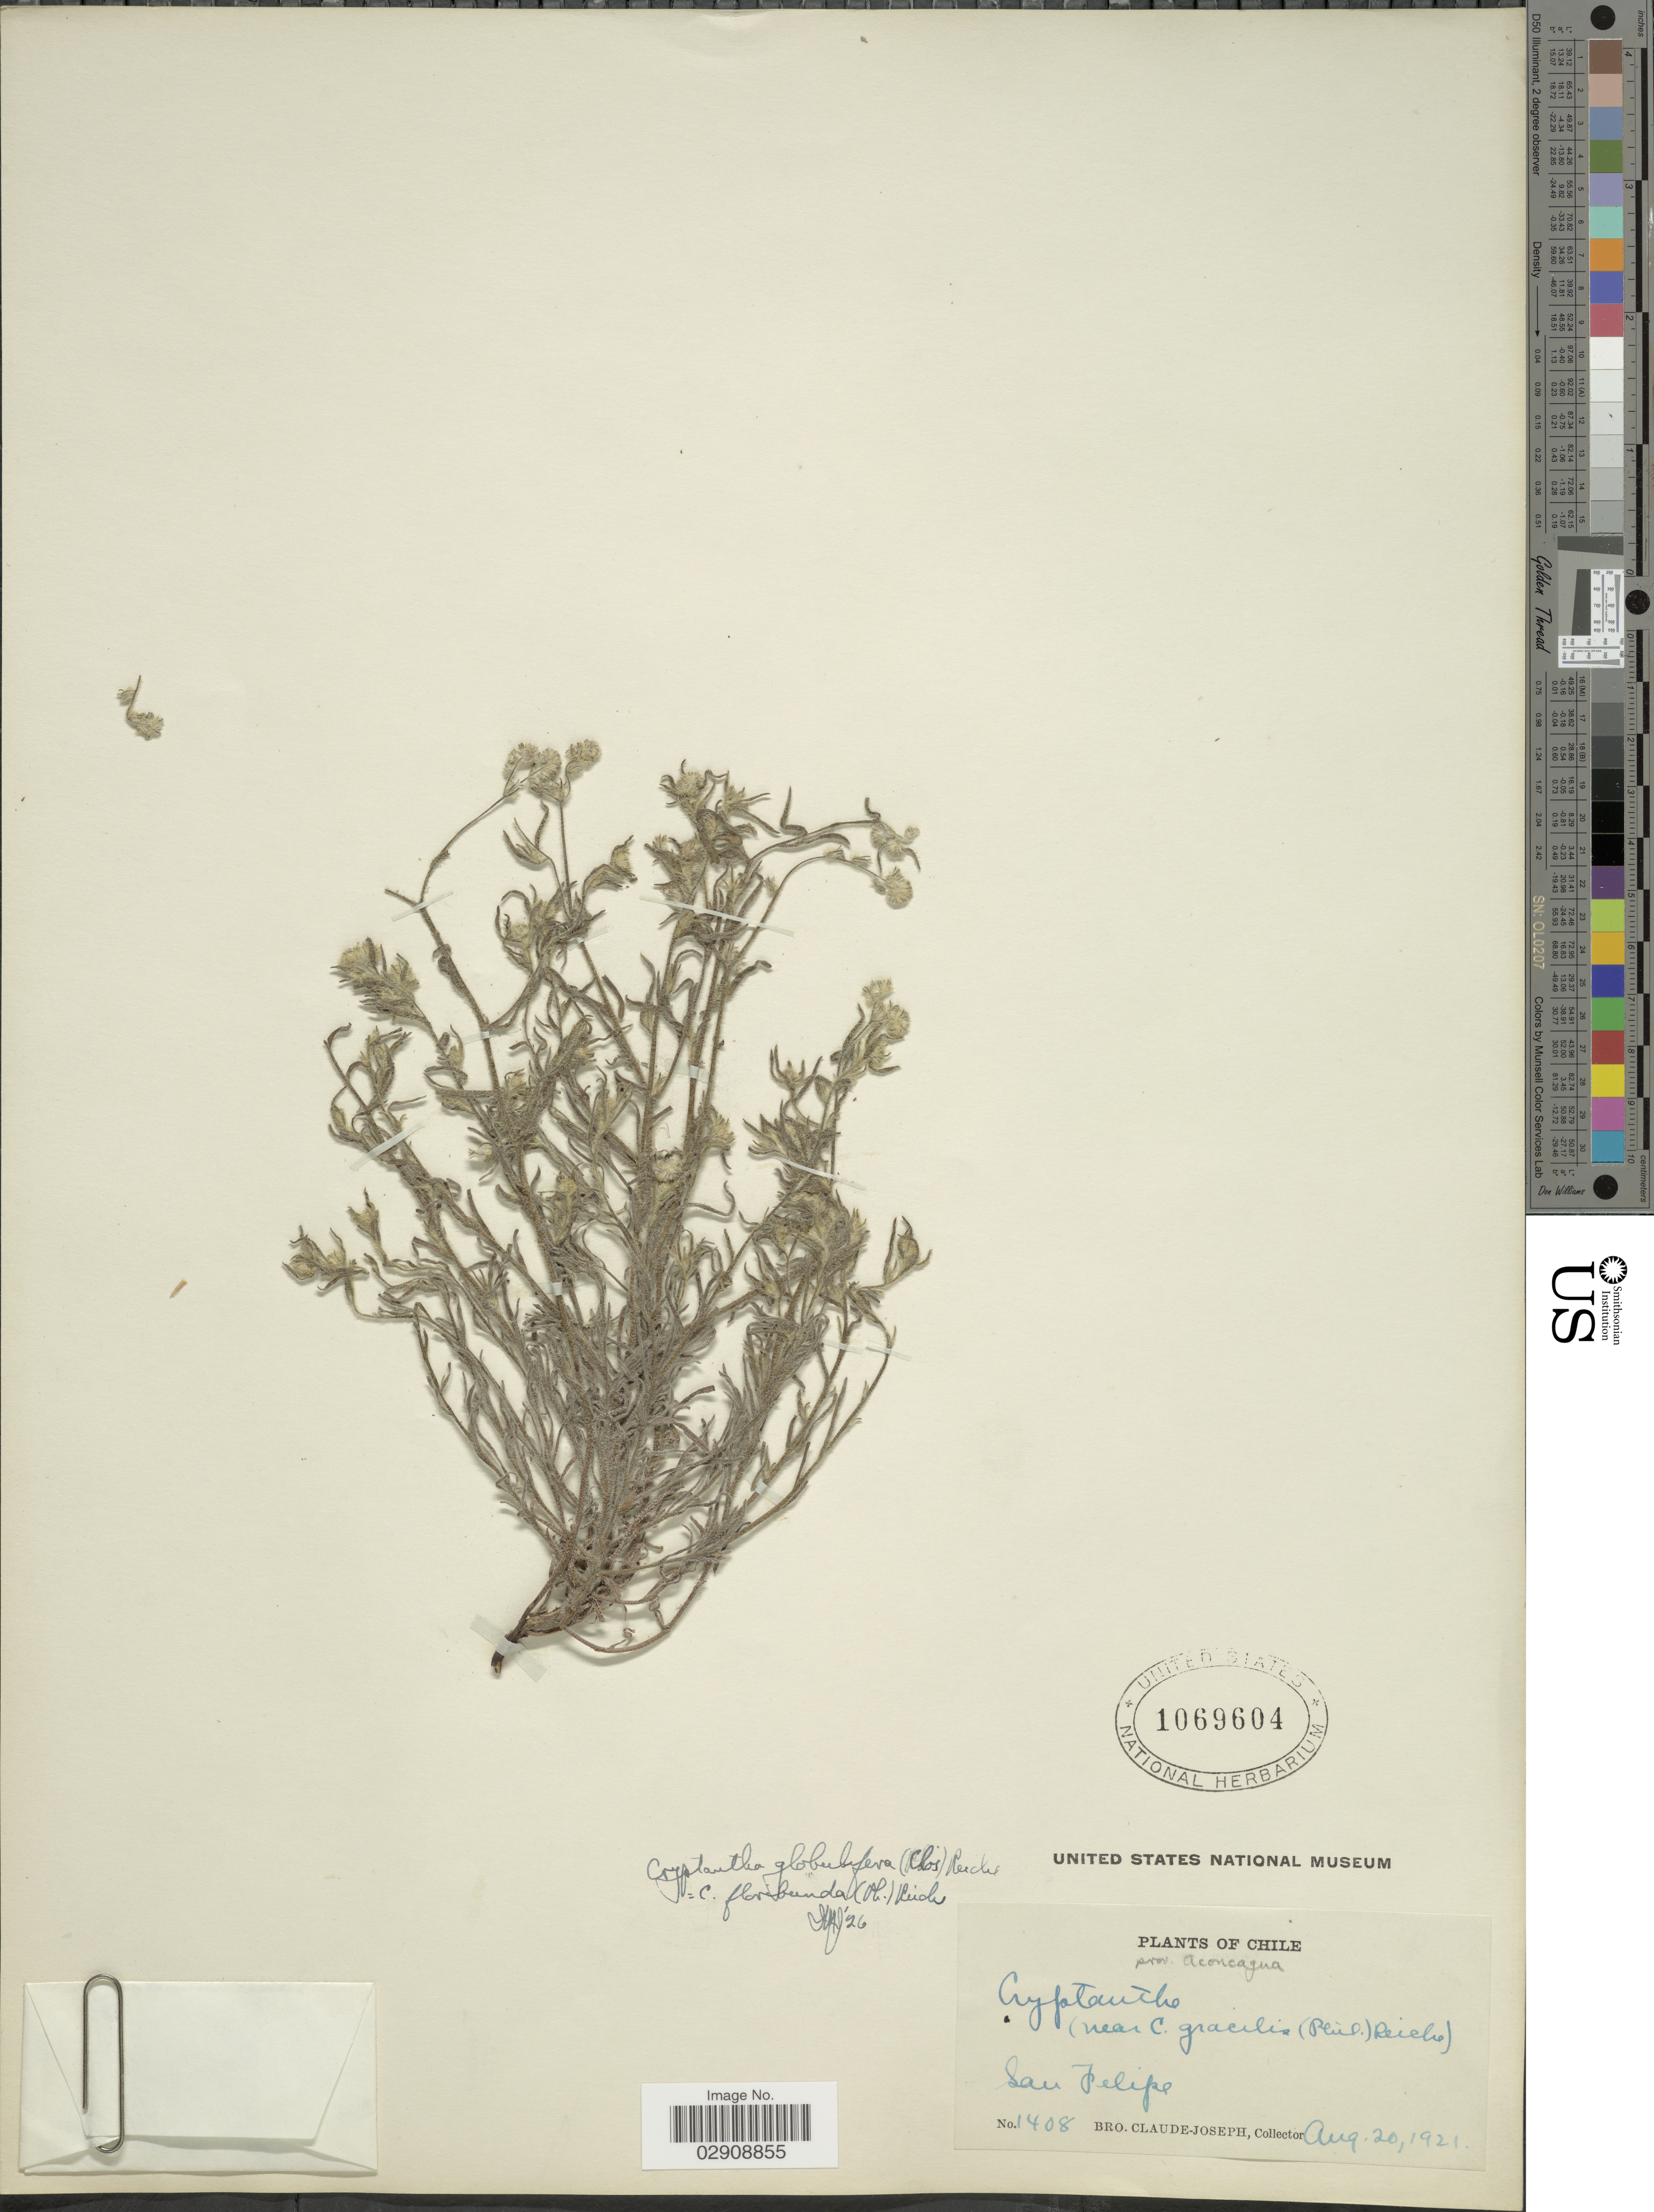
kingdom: Plantae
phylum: Tracheophyta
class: Magnoliopsida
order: Boraginales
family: Boraginaceae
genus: Cryptantha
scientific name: Cryptantha globulifera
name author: (Clos) Reiche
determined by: Moroni, Pablo, (SI), Instituto de Botanica Darwinion (ARGENTINA)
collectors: Bro. Claude-Joseph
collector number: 1408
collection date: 1921-08-20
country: Chile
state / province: Valparaíso (V)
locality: San Felipe. Prov. Aconcagua.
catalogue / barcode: US 1069604